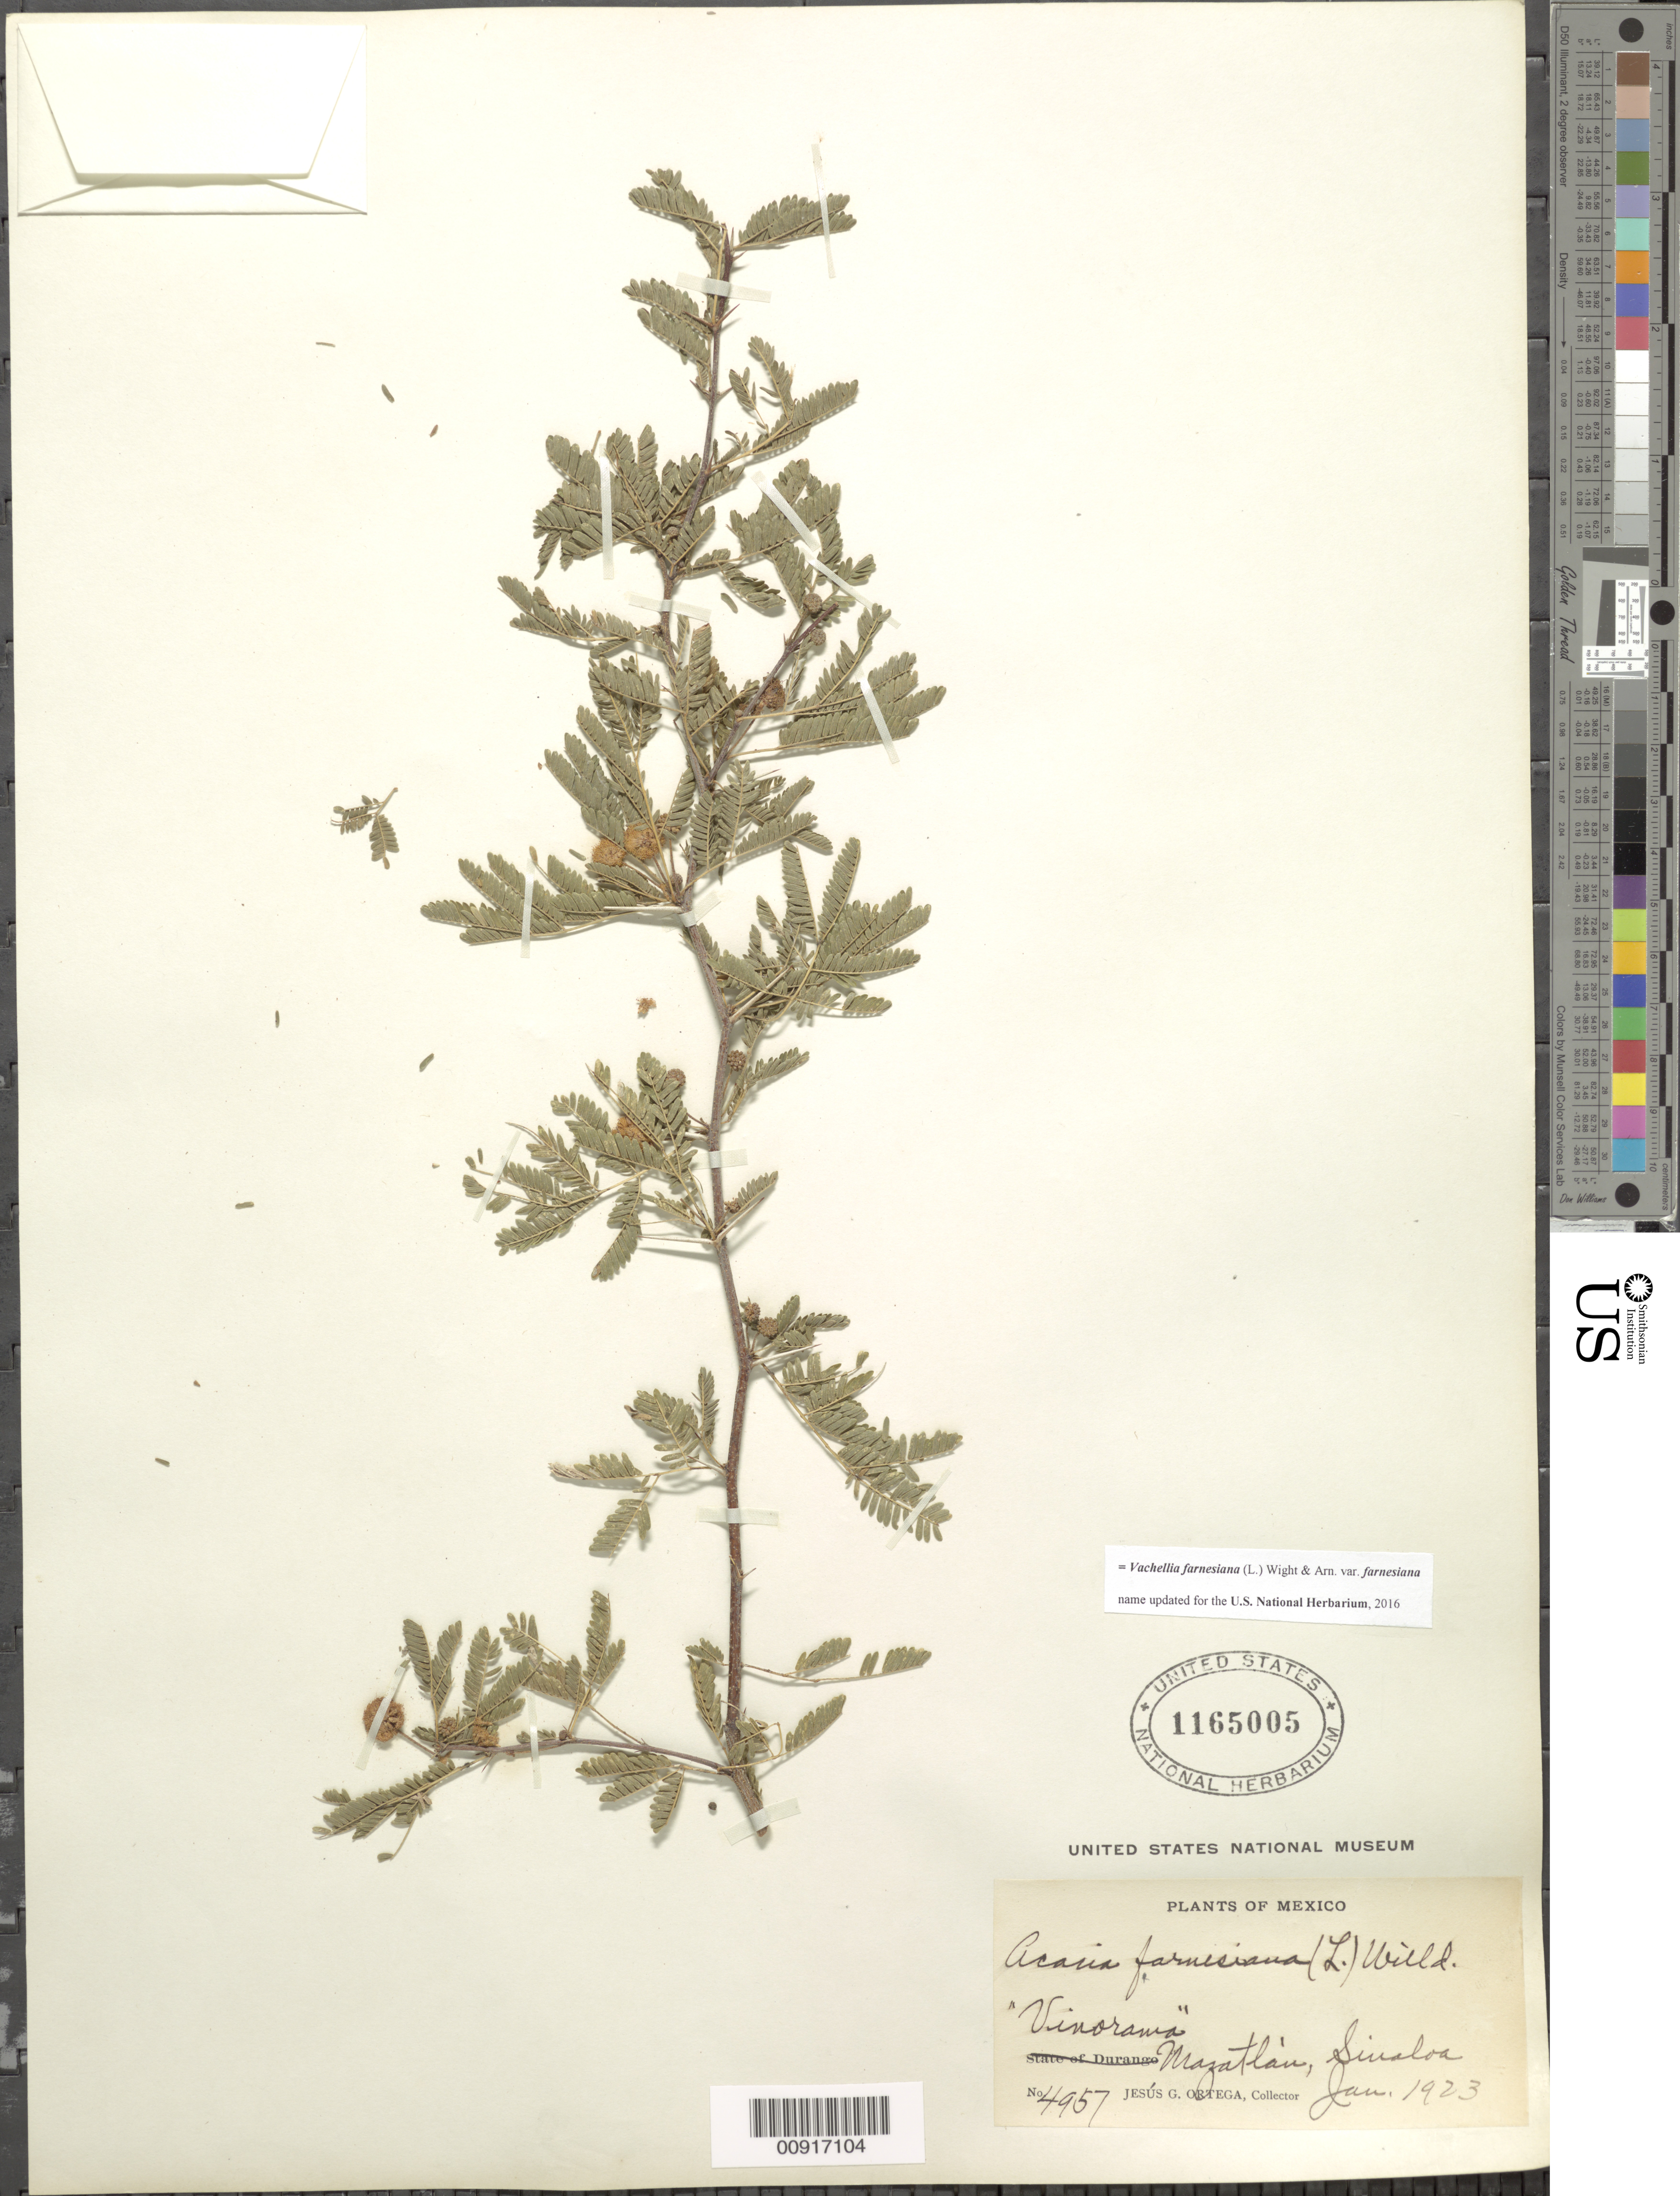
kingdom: Plantae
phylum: Tracheophyta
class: Magnoliopsida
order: Fabales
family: Fabaceae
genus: Vachellia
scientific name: Vachellia farnesiana var. farnesiana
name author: (L.) Wight & Arn.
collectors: J. Ortega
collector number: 4957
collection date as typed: Jan 1923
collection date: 1923-01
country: Mexico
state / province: Sinaloa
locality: Mazatlán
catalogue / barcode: US 1165005